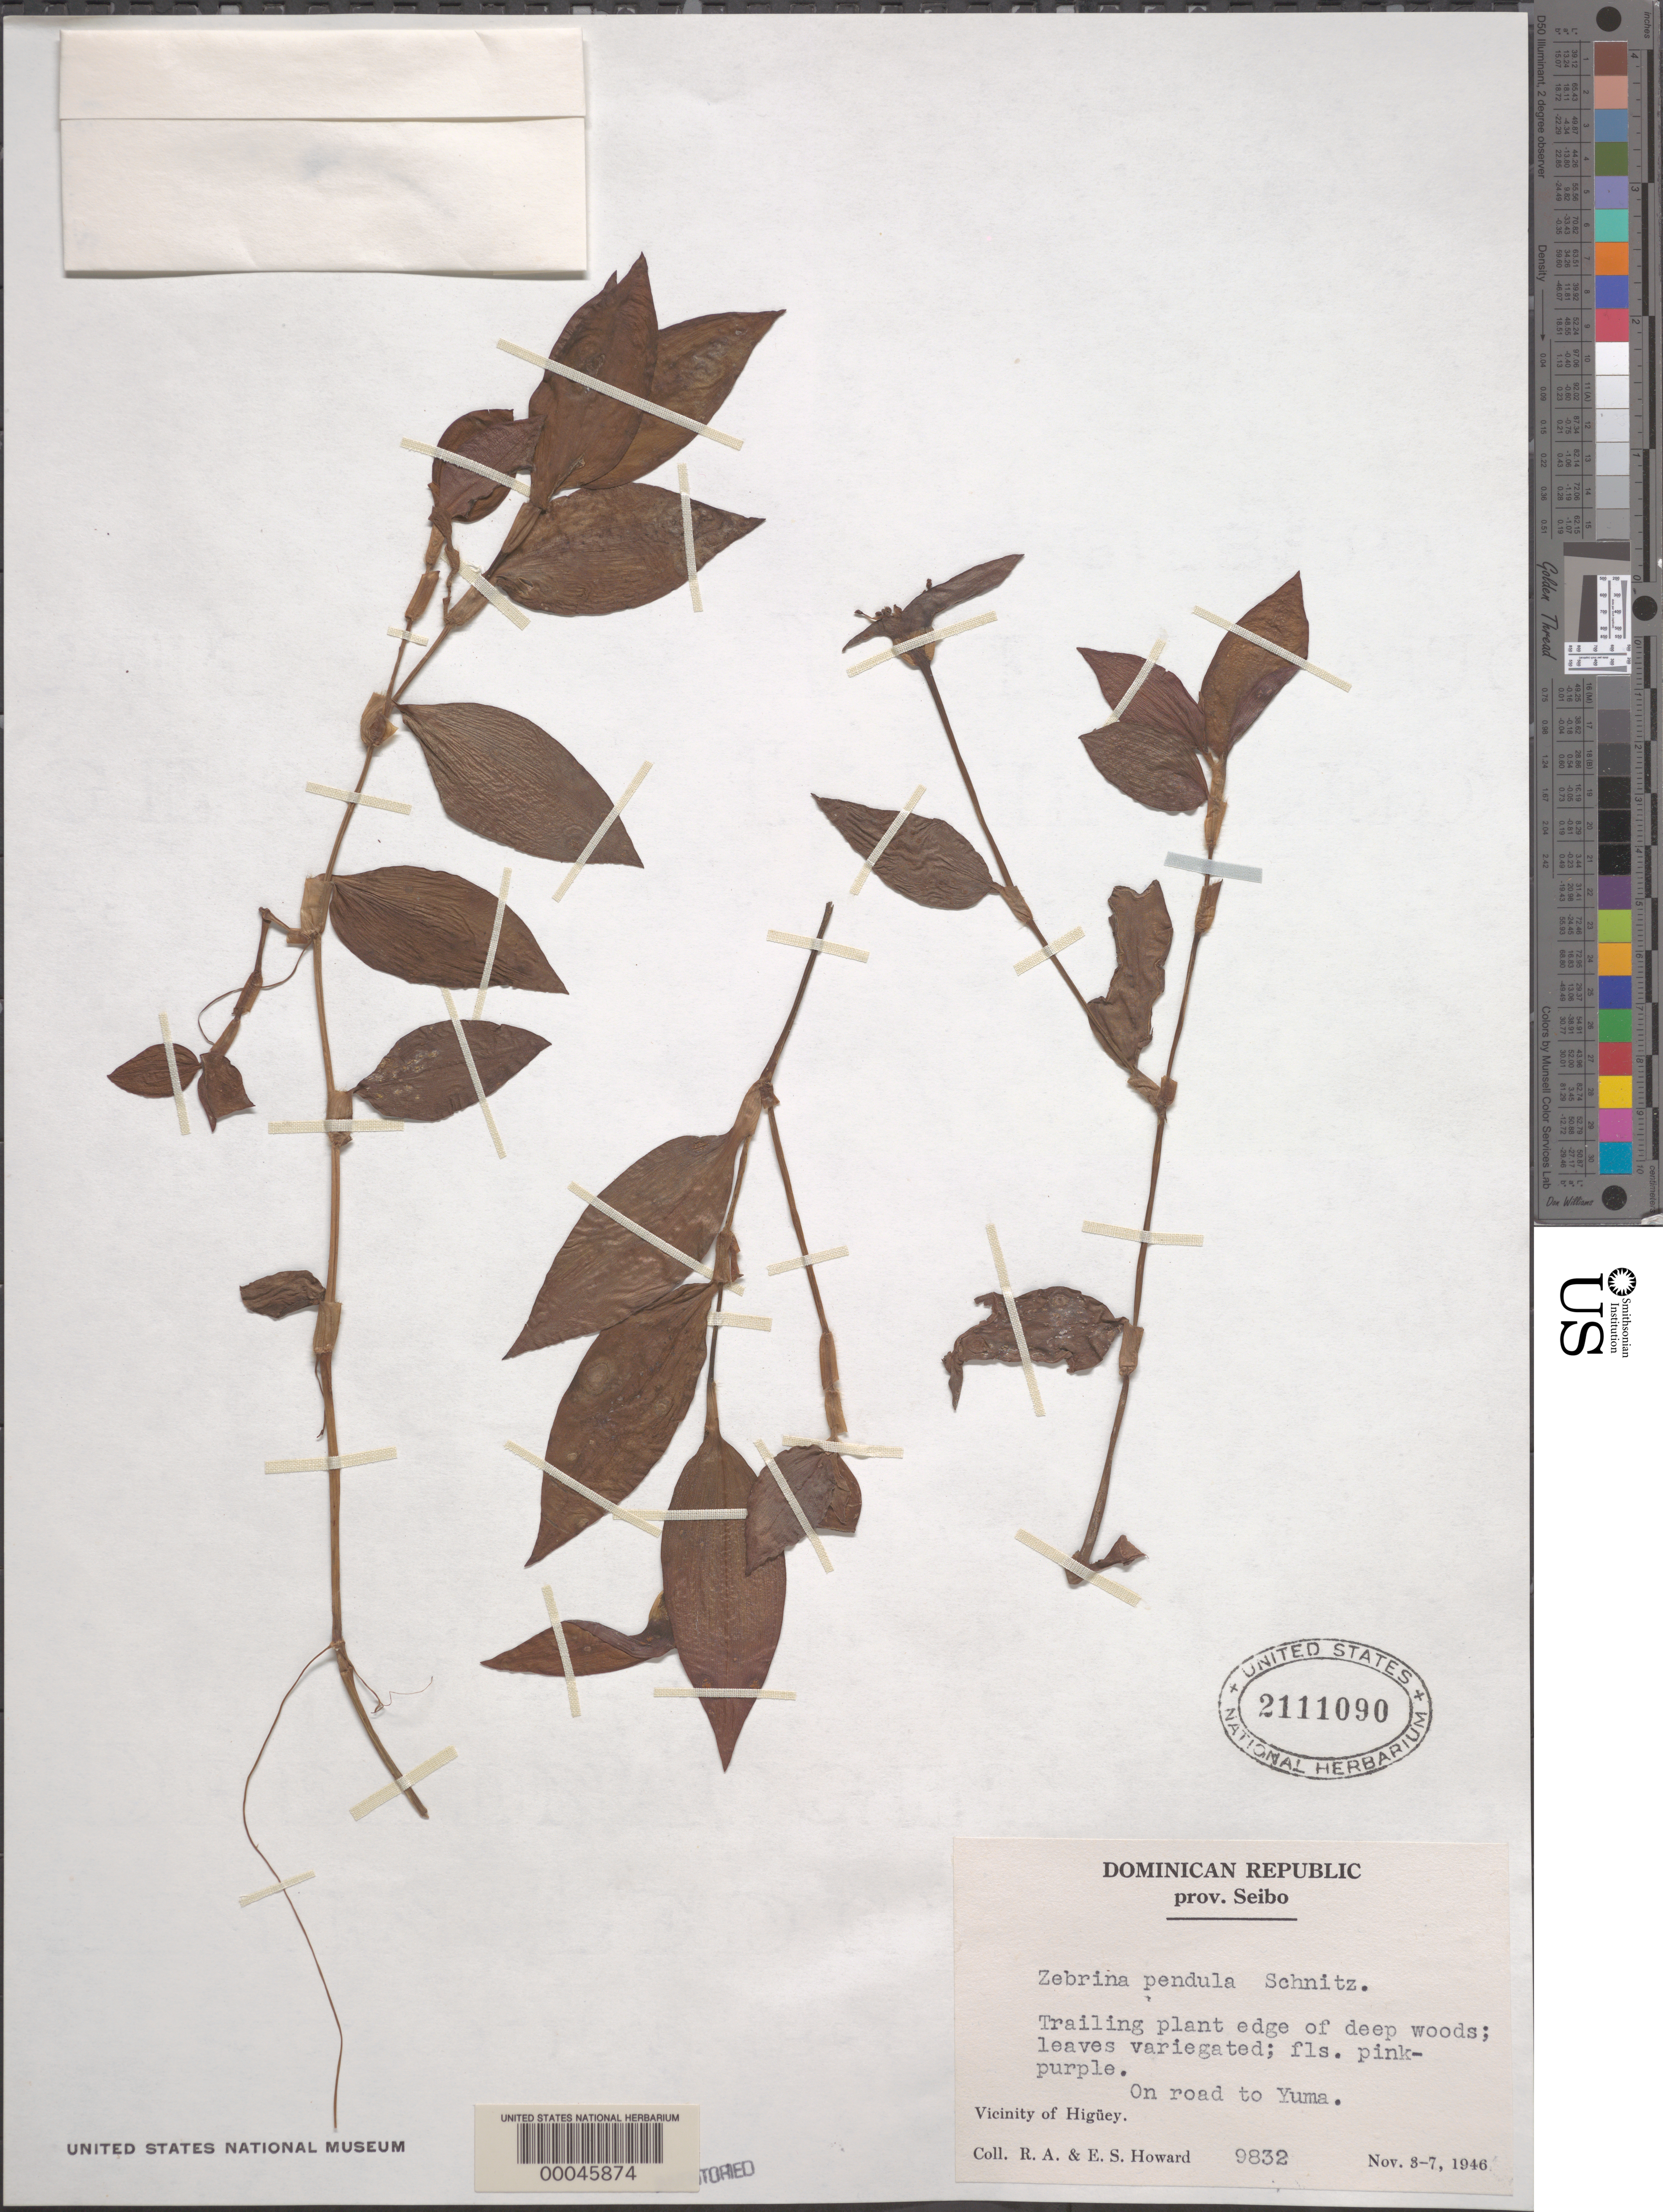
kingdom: Plantae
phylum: Tracheophyta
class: Liliopsida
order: Commelinales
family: Commelinaceae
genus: Tradescantia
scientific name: Tradescantia zebrina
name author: Bosse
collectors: R. A. Howard & E. S. Howard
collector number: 9832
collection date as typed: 03 Nov 1946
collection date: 1946-11-03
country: Dominican Republic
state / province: El Seíbo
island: Hispaniola Island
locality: Toward yuma, near higuey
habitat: Roadside, deep woods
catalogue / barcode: US 2111090